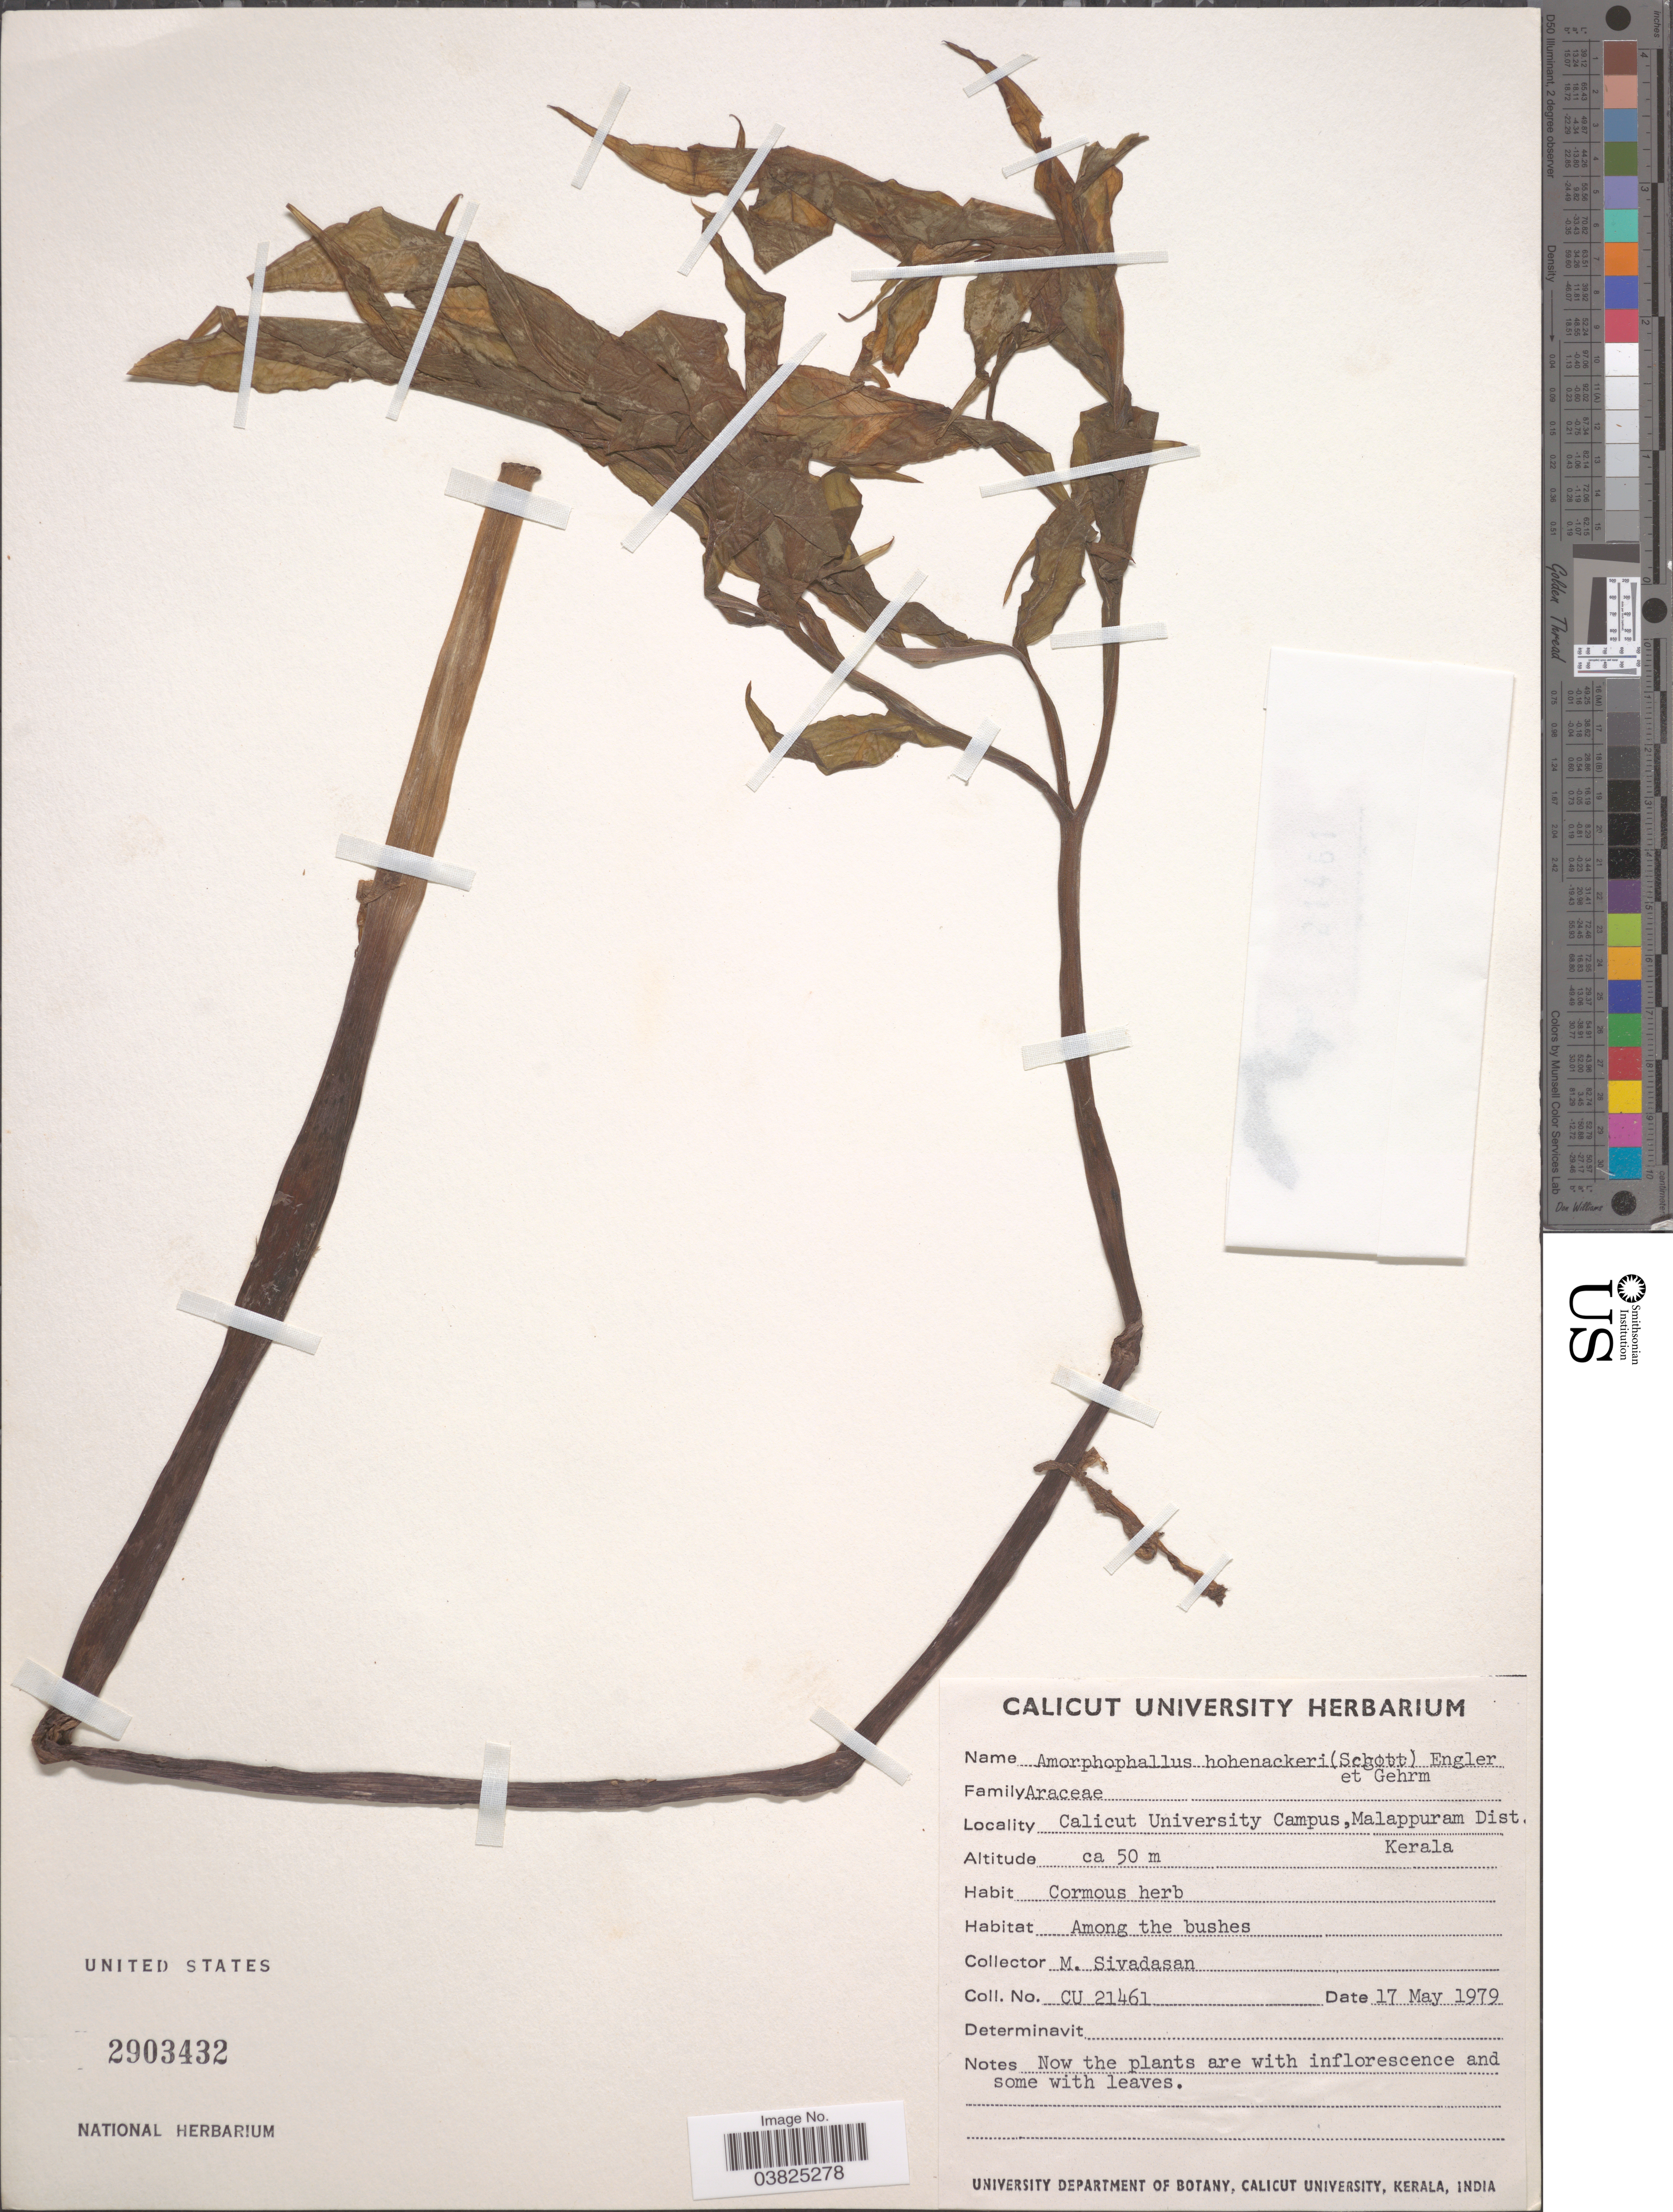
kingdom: Plantae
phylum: Tracheophyta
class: Liliopsida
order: Alismatales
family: Araceae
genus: Amorphophallus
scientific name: Amorphophallus hohenackeri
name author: (Schott) Engl. & Gehrm.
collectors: M. Sivadasan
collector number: CU 21461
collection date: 1979-05-17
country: India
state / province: Kerala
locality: Calicut University Campus, Malappuram Dist.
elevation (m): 50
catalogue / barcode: US 2903432